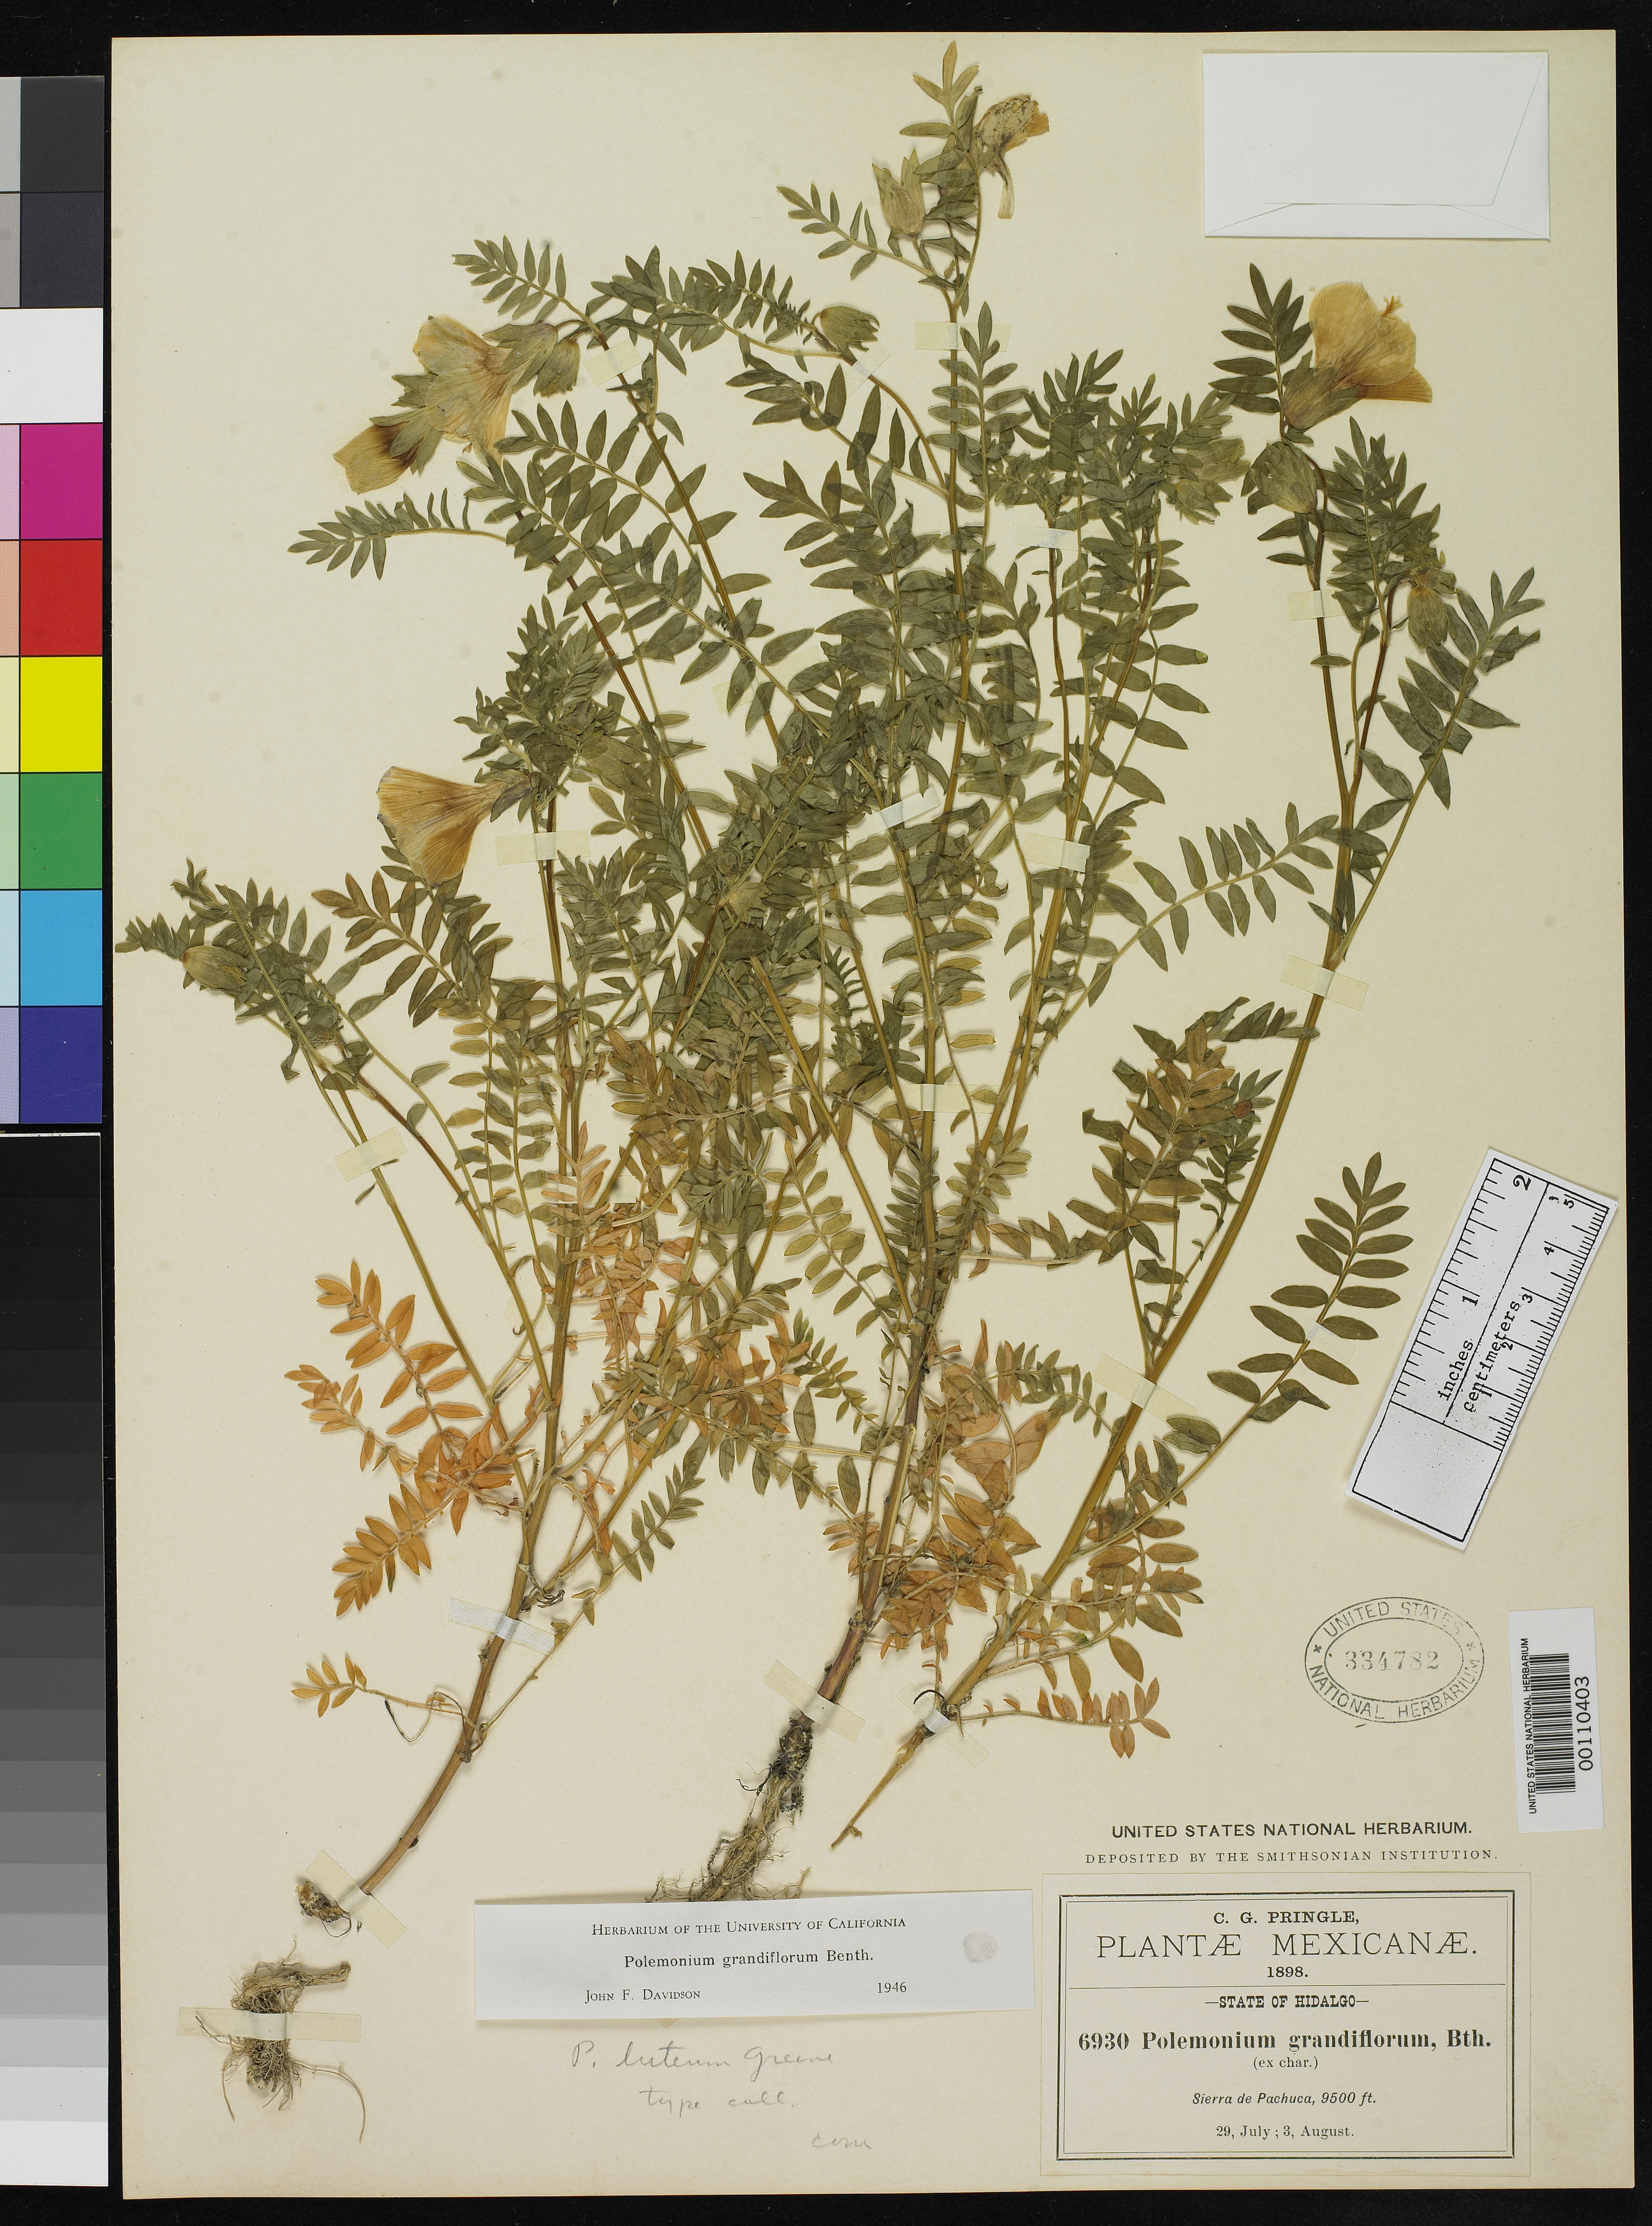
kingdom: Plantae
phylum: Tracheophyta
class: Magnoliopsida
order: Ericales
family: Polemoniaceae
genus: Polemonium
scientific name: Polemonium luteum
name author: Greene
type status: Isotype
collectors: C. G. Pringle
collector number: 6930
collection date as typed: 29 Jul 1898 and 03 Aug 1898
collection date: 1898-07-29,1898-08-03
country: Mexico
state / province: Hidalgo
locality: Sierra de Pachuca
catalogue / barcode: US 334782